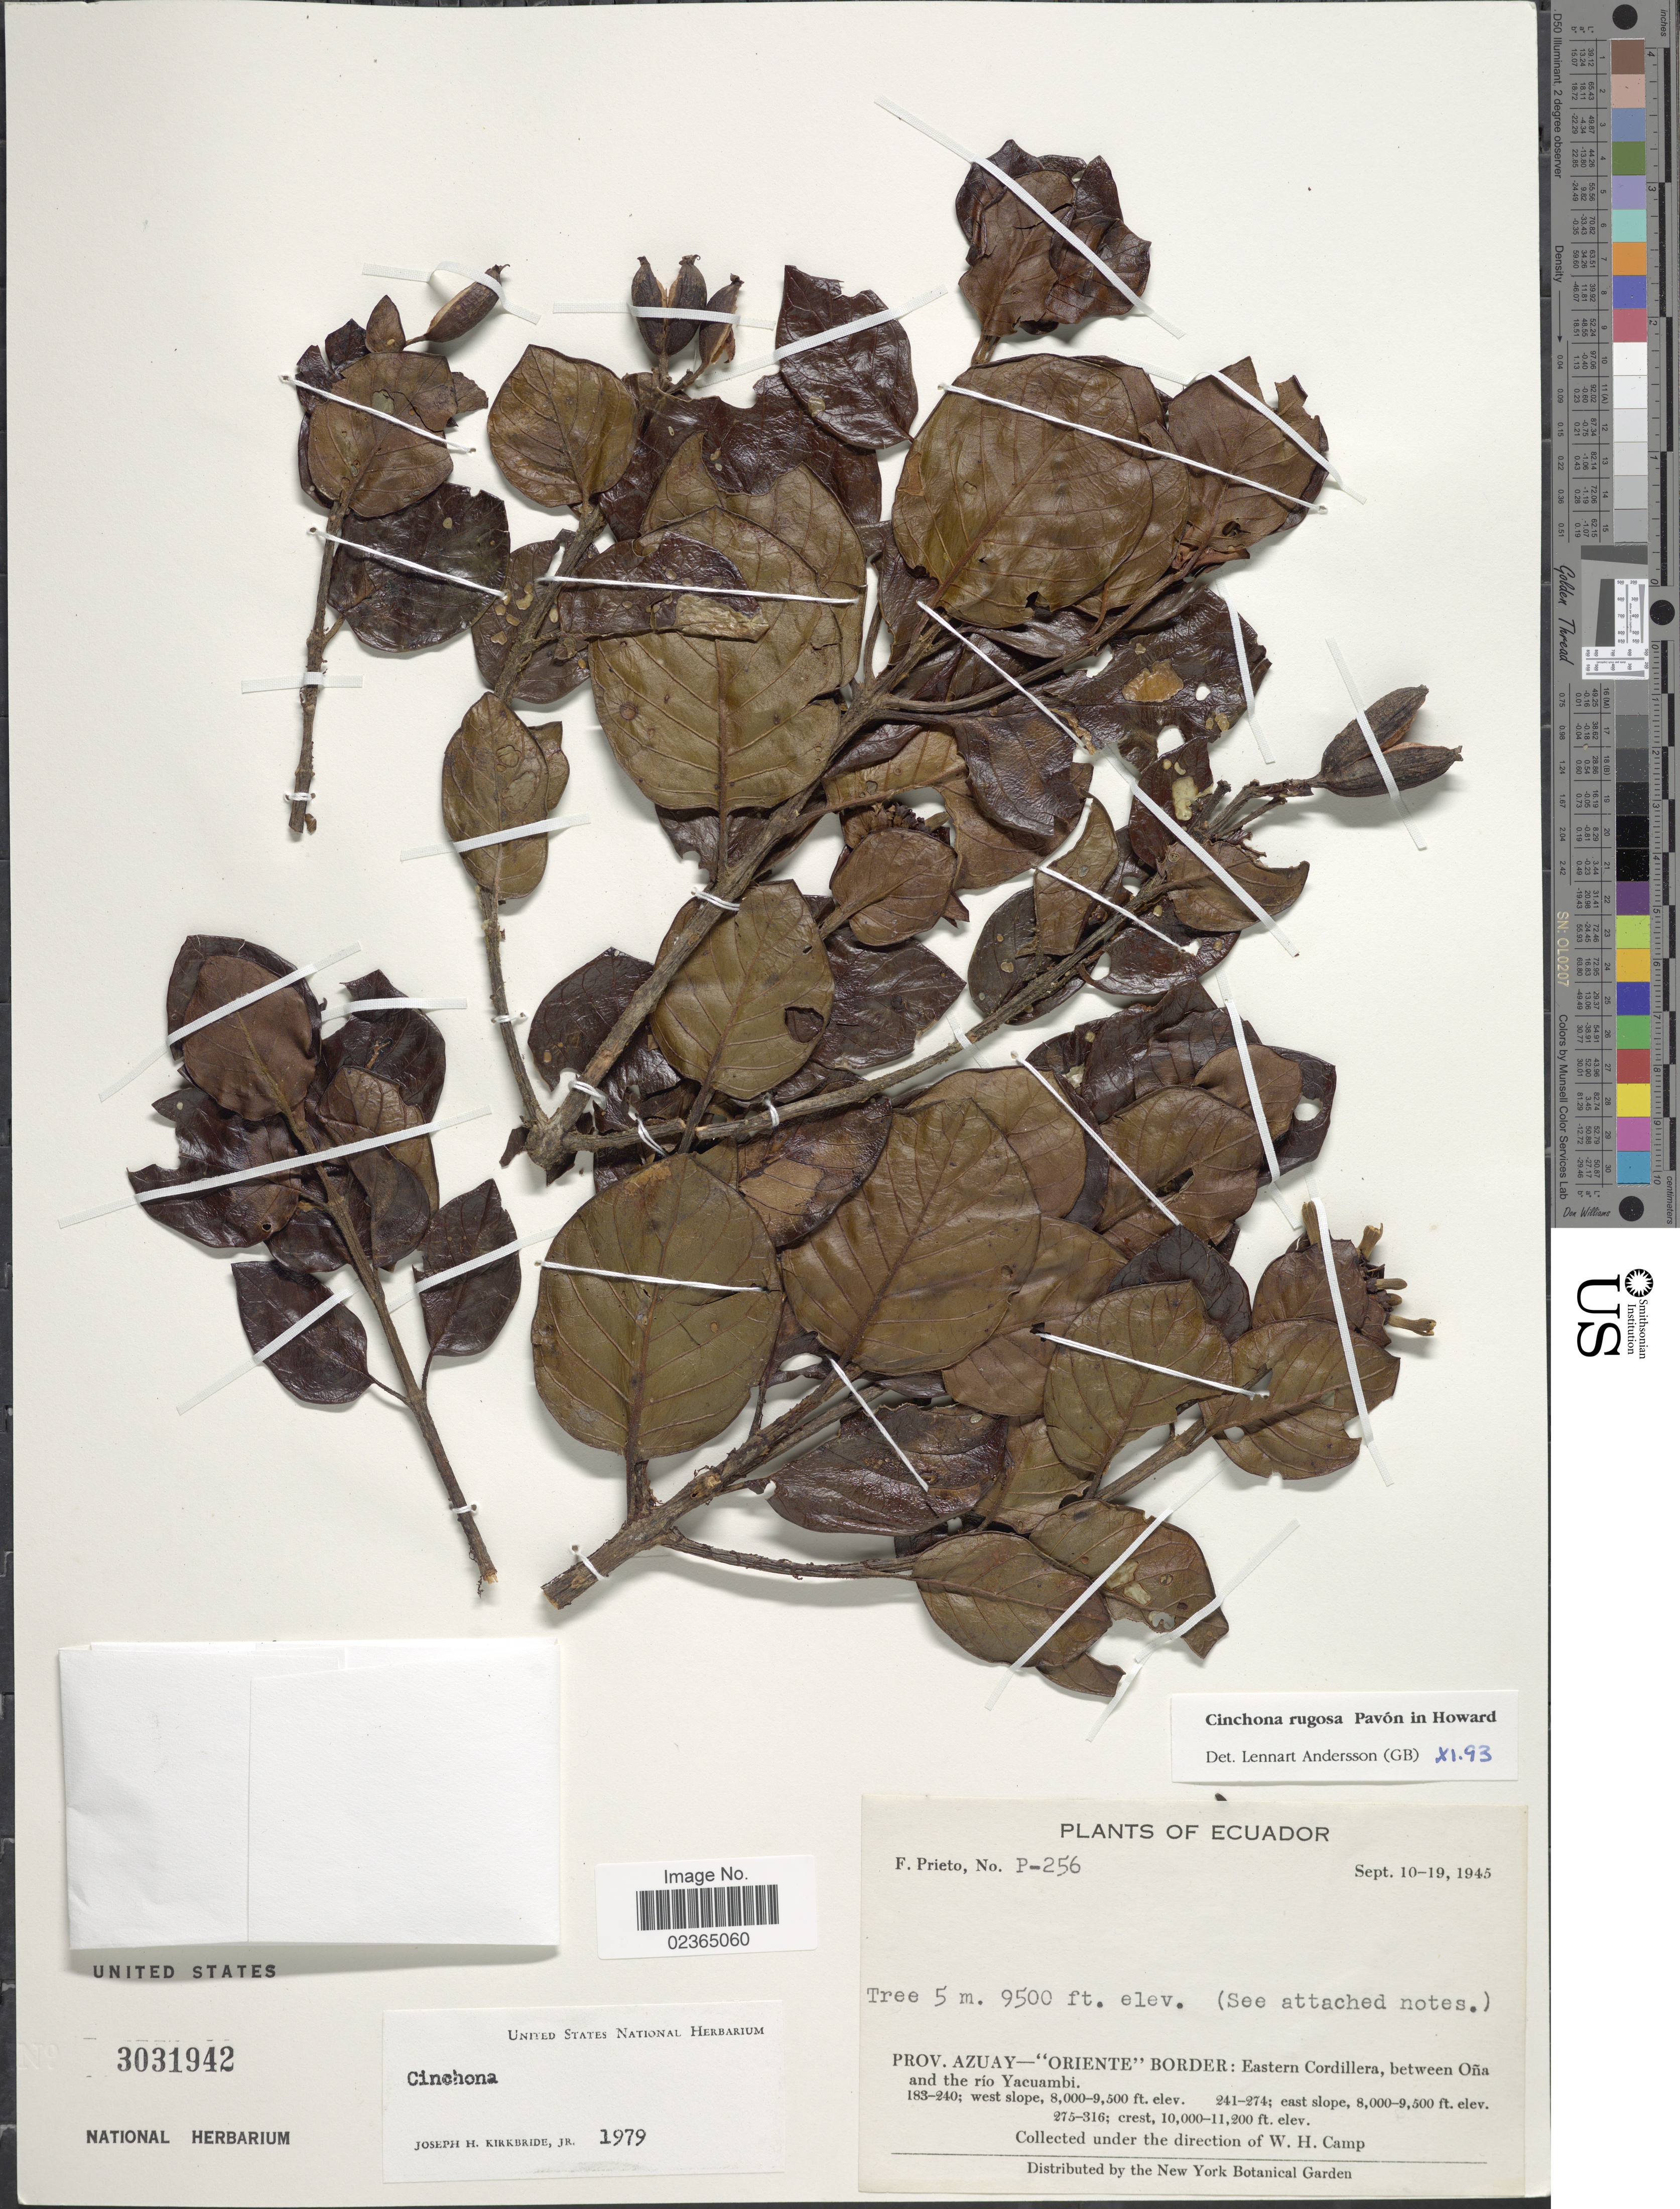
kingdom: Plantae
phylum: Tracheophyta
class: Magnoliopsida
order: Gentianales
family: Rubiaceae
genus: Cinchona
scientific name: Cinchona rugosa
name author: Pav.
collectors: F. Prieto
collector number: P-256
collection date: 1945-09-10/1945-09-19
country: Ecuador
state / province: Azuay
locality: Oriente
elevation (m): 2896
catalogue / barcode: US 3031942